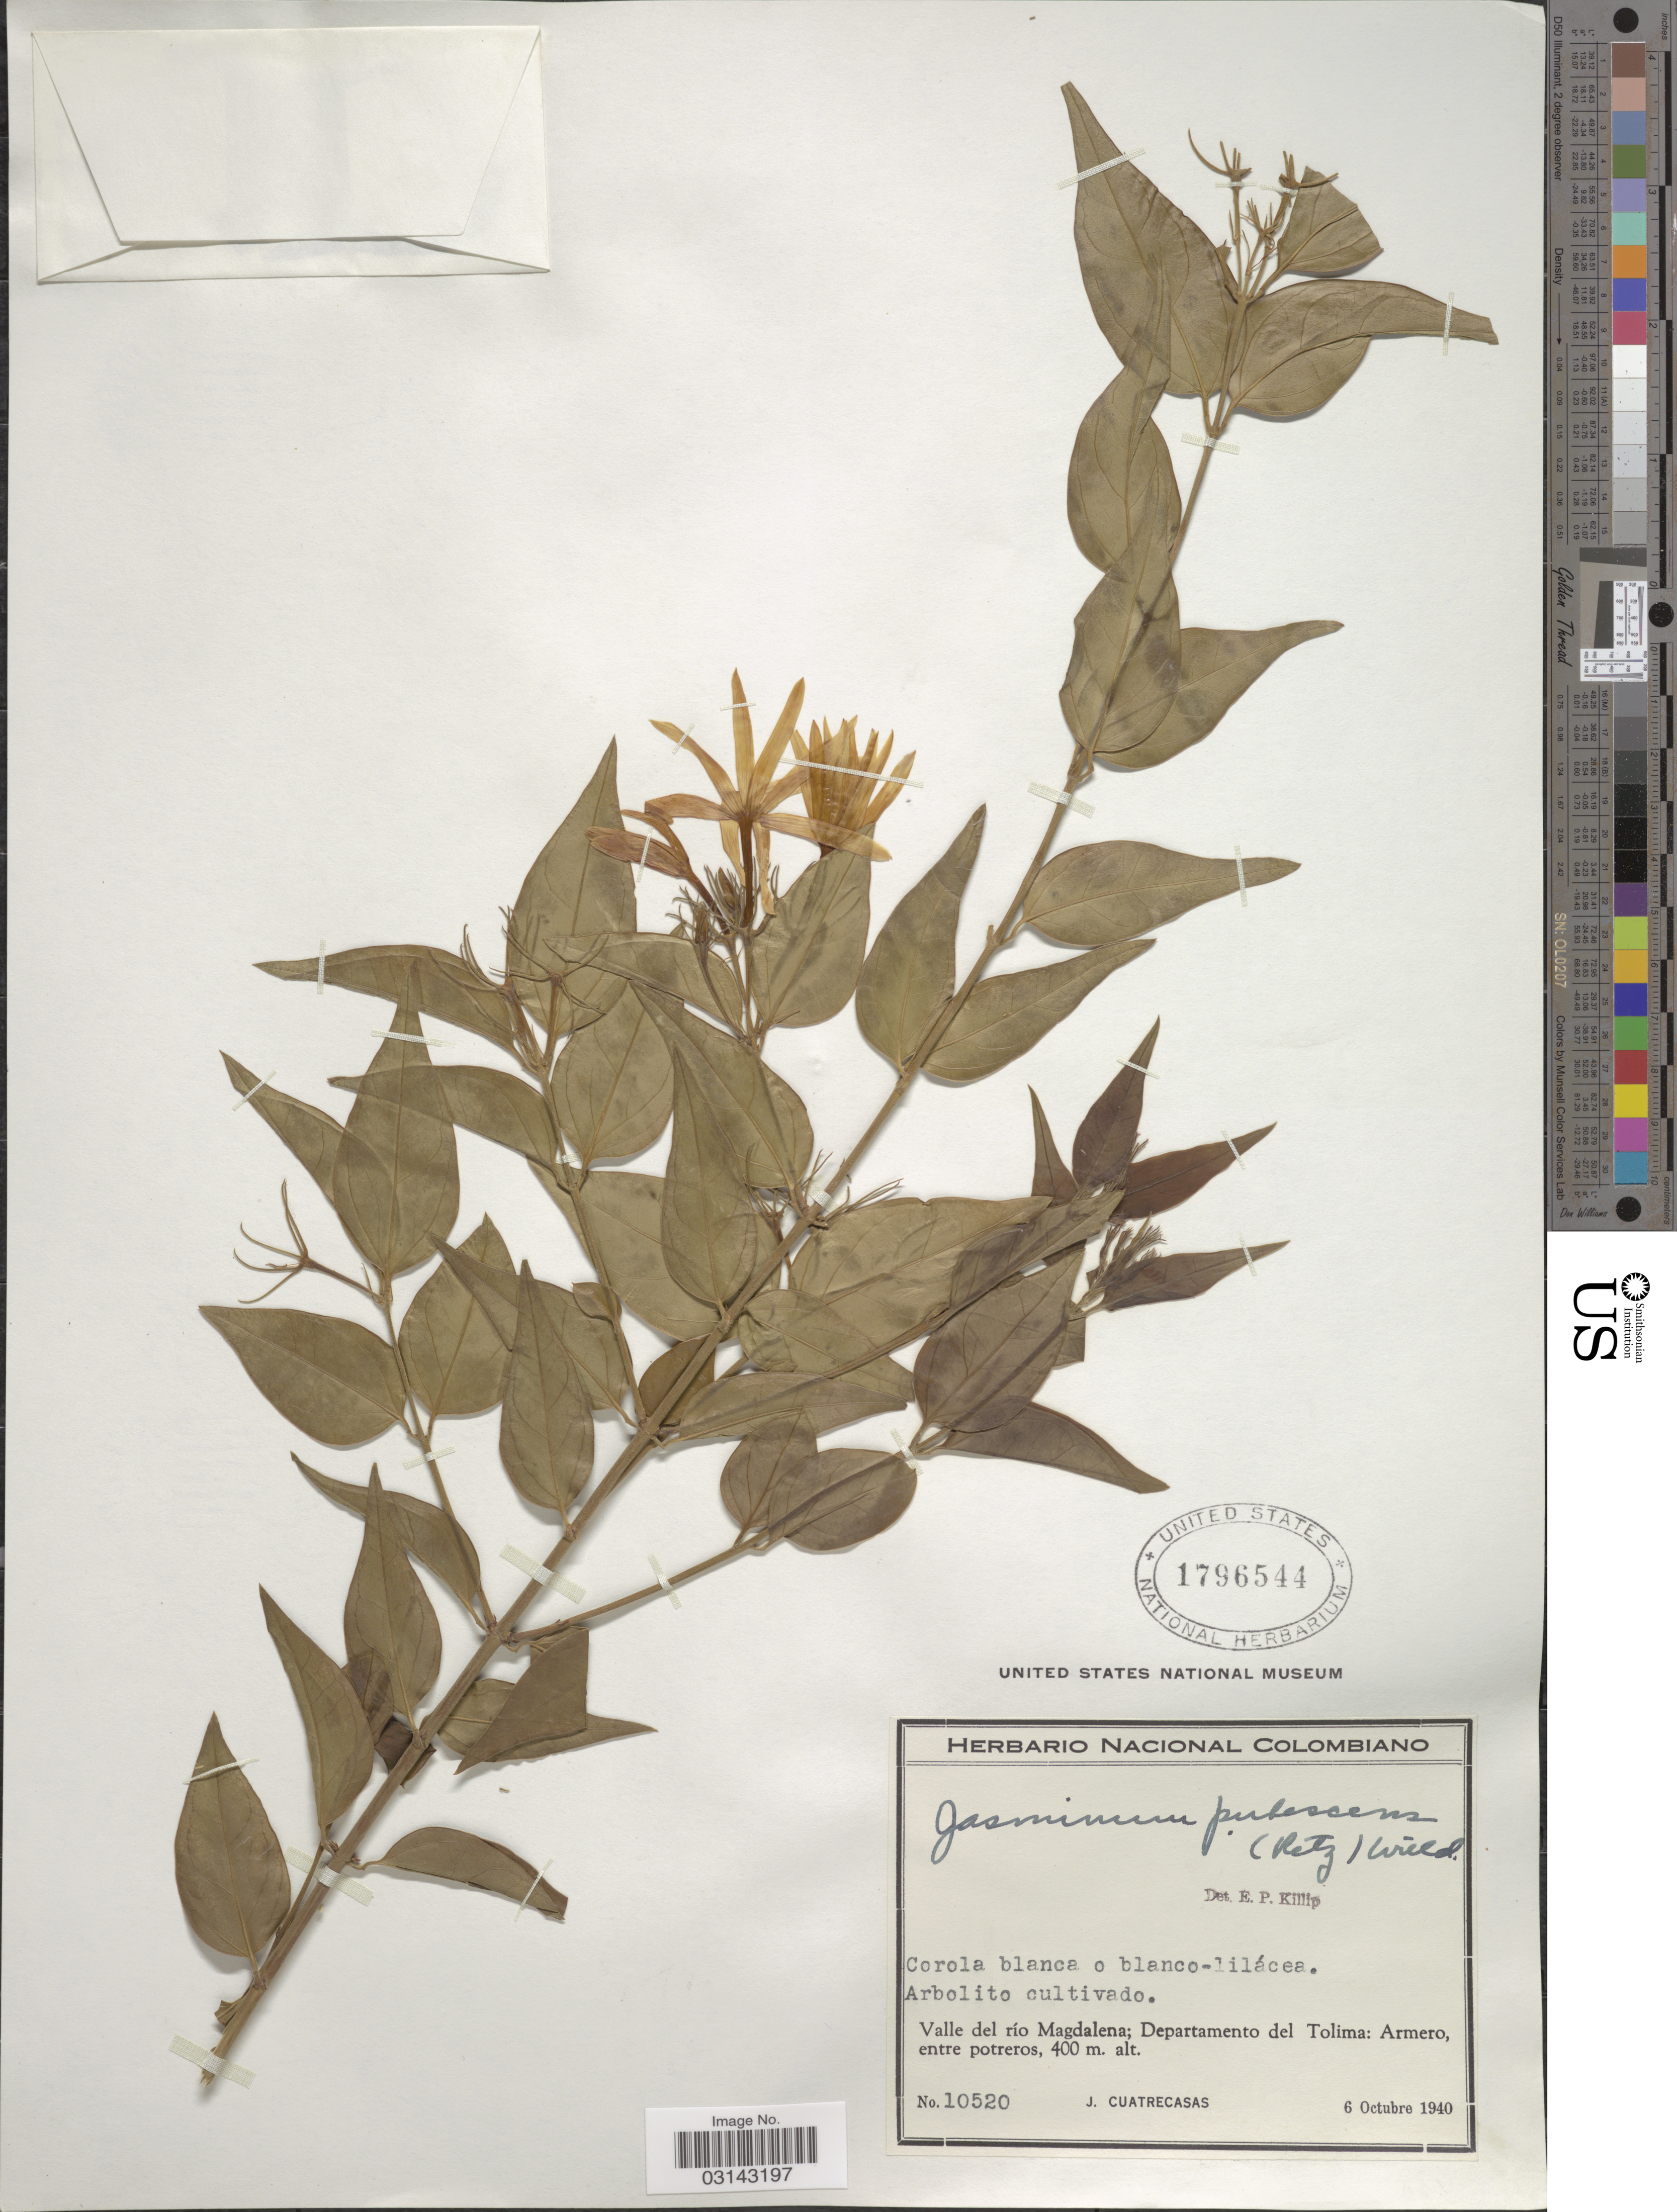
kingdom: Plantae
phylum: Tracheophyta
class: Magnoliopsida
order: Lamiales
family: Oleaceae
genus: Jasminum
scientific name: Jasminum laurifolium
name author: Roxb.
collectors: J. Cuatrecasas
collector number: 10520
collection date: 1940-10-06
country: Colombia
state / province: Tolima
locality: Valle del río Magdalena; Departamento del Tolima: Armero.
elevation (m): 400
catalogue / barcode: US 1796544